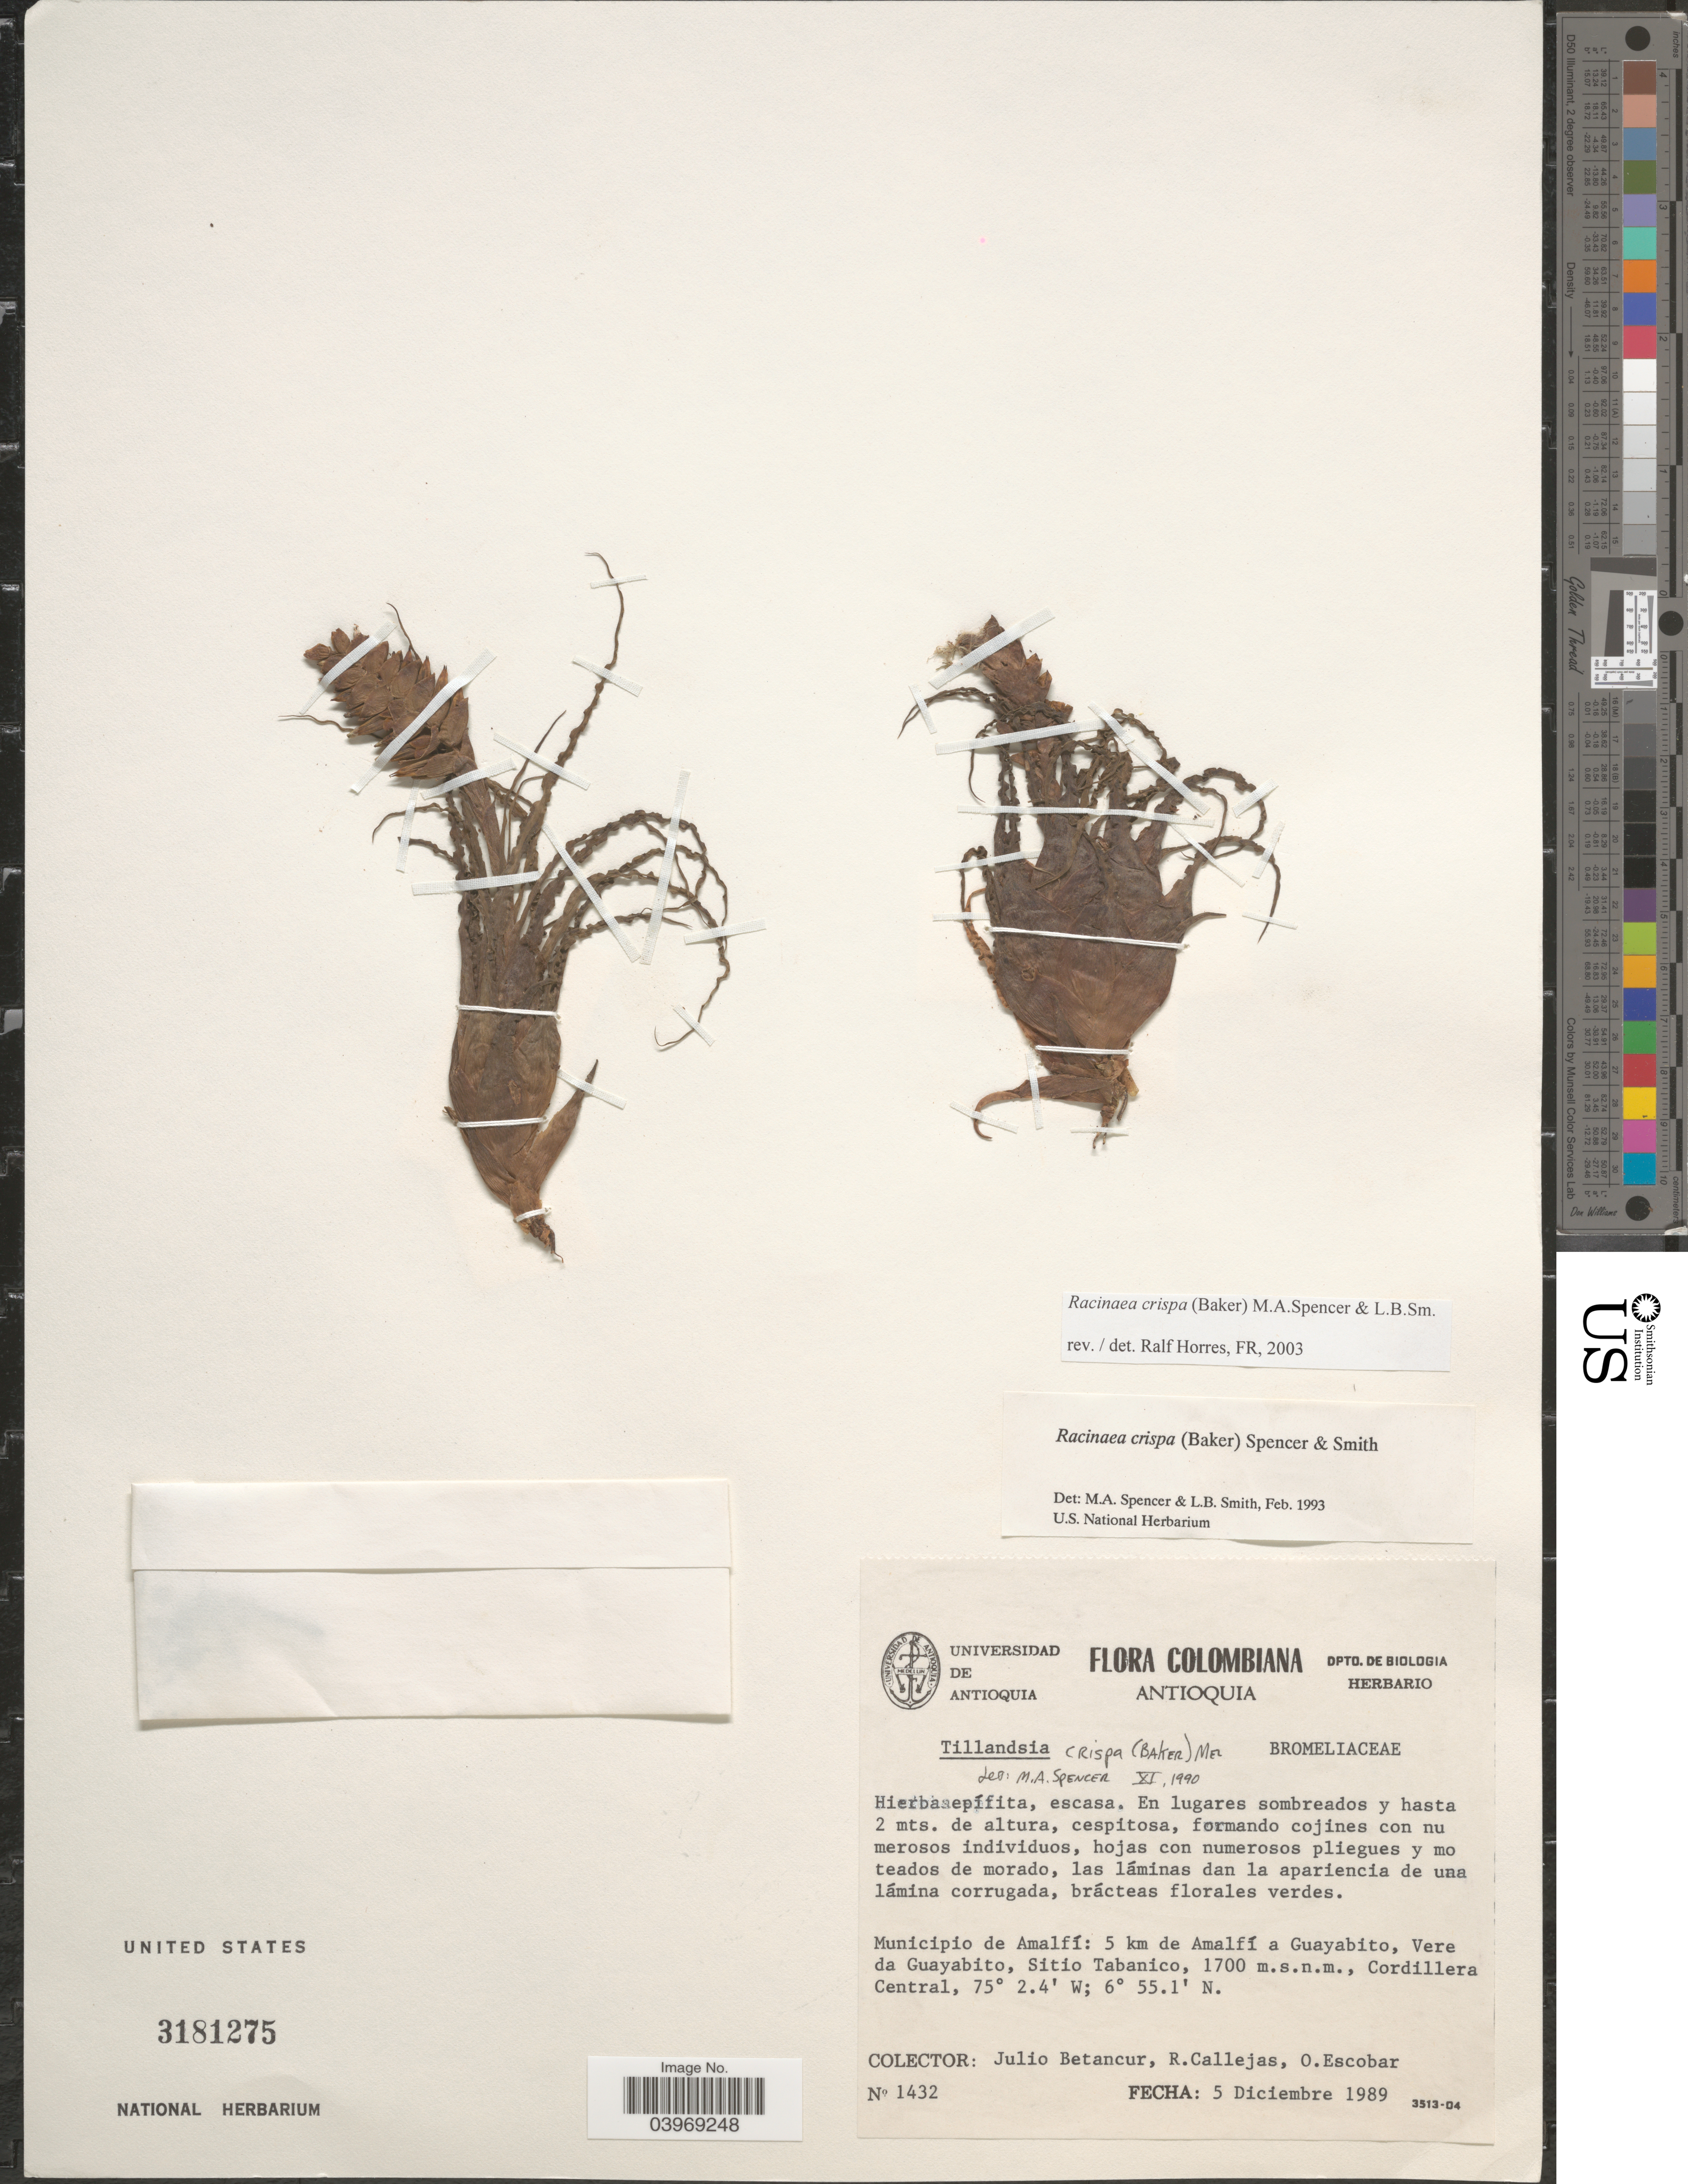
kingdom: Plantae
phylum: Tracheophyta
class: Liliopsida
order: Poales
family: Bromeliaceae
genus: Racinaea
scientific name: Racinaea crispa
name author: (Baker) M.A. Spencer & L.B. Sm.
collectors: J. Betancur, R. Callejas & O. Escobar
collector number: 1432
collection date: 1989-12-05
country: Colombia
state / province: Antioquia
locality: Municipio de Amalfí: 5 km de Amalfí a Guayabito, Vere da Guayabito, Sitio Tabanico.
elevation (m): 1700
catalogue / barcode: US 3181275